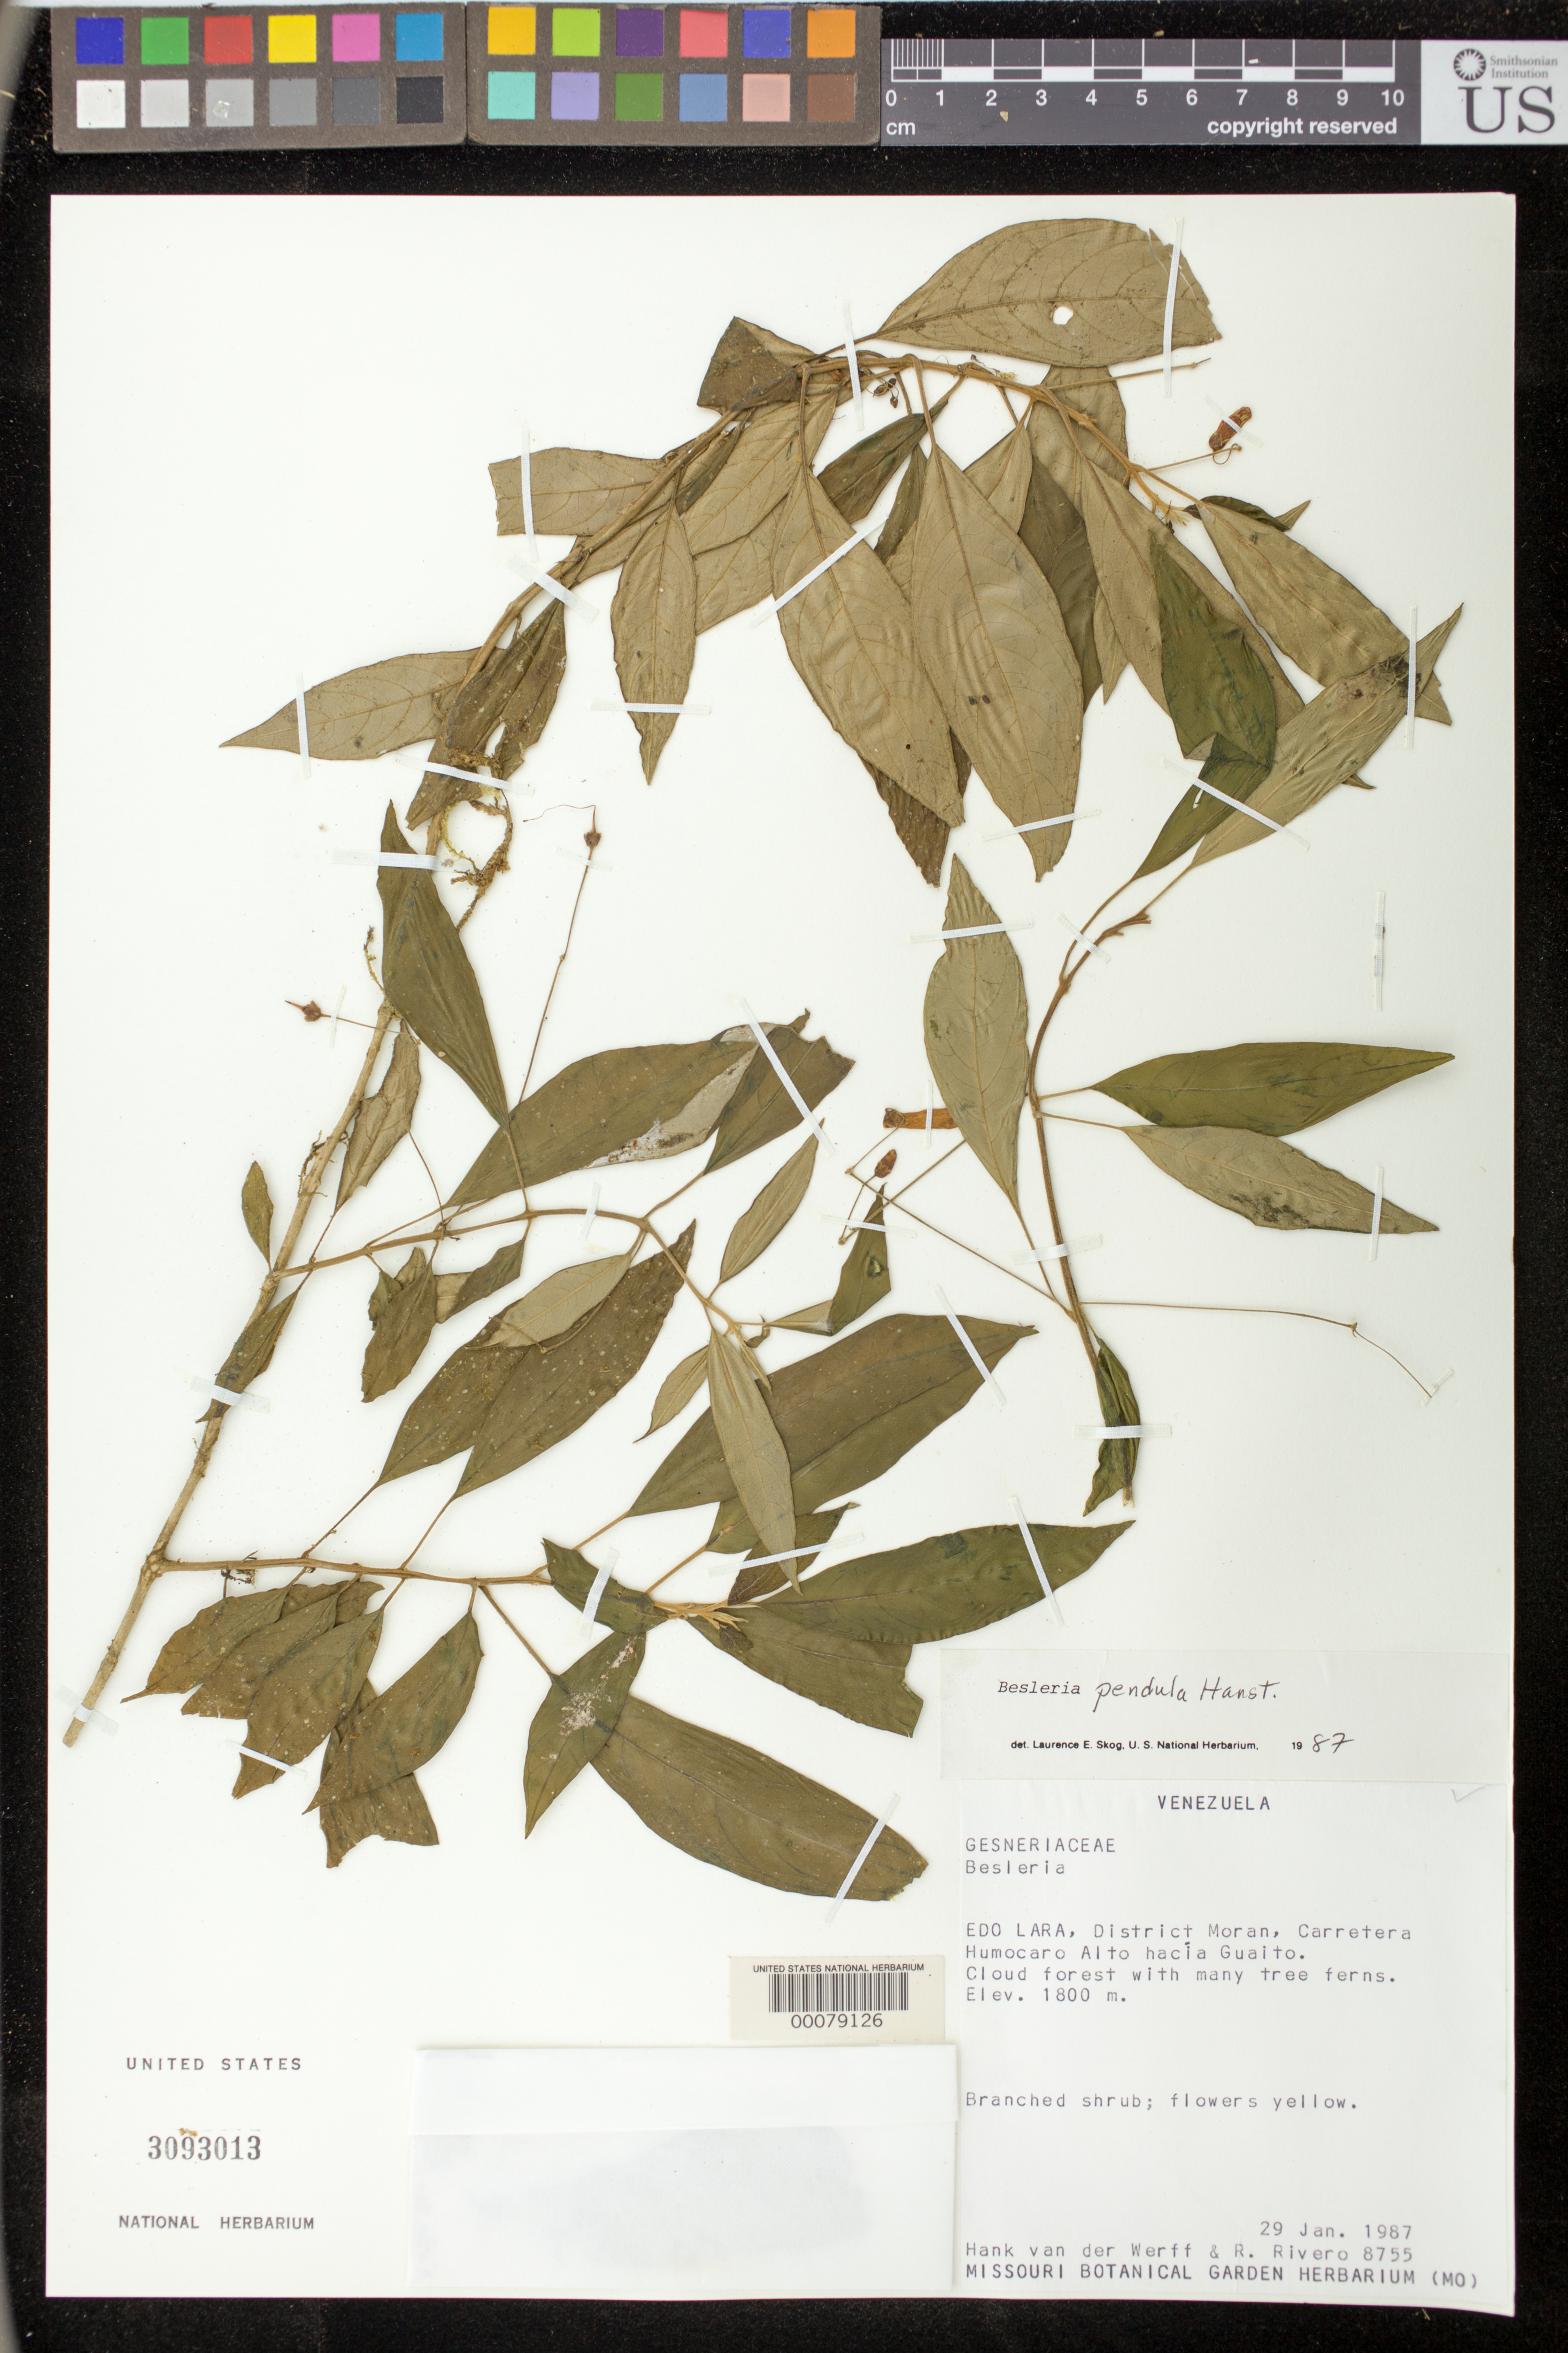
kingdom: Plantae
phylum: Tracheophyta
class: Magnoliopsida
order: Lamiales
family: Gesneriaceae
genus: Besleria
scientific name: Besleria pendula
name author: Hanst.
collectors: H. van der Werff & R. Rivera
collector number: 8755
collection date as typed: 29 Jan 1987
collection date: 1987-01-29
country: Venezuela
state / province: Lara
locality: District Moran, Humocaro Alto highway near Guaito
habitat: Cloud forest with many tree ferns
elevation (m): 1800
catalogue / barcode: US 3093013